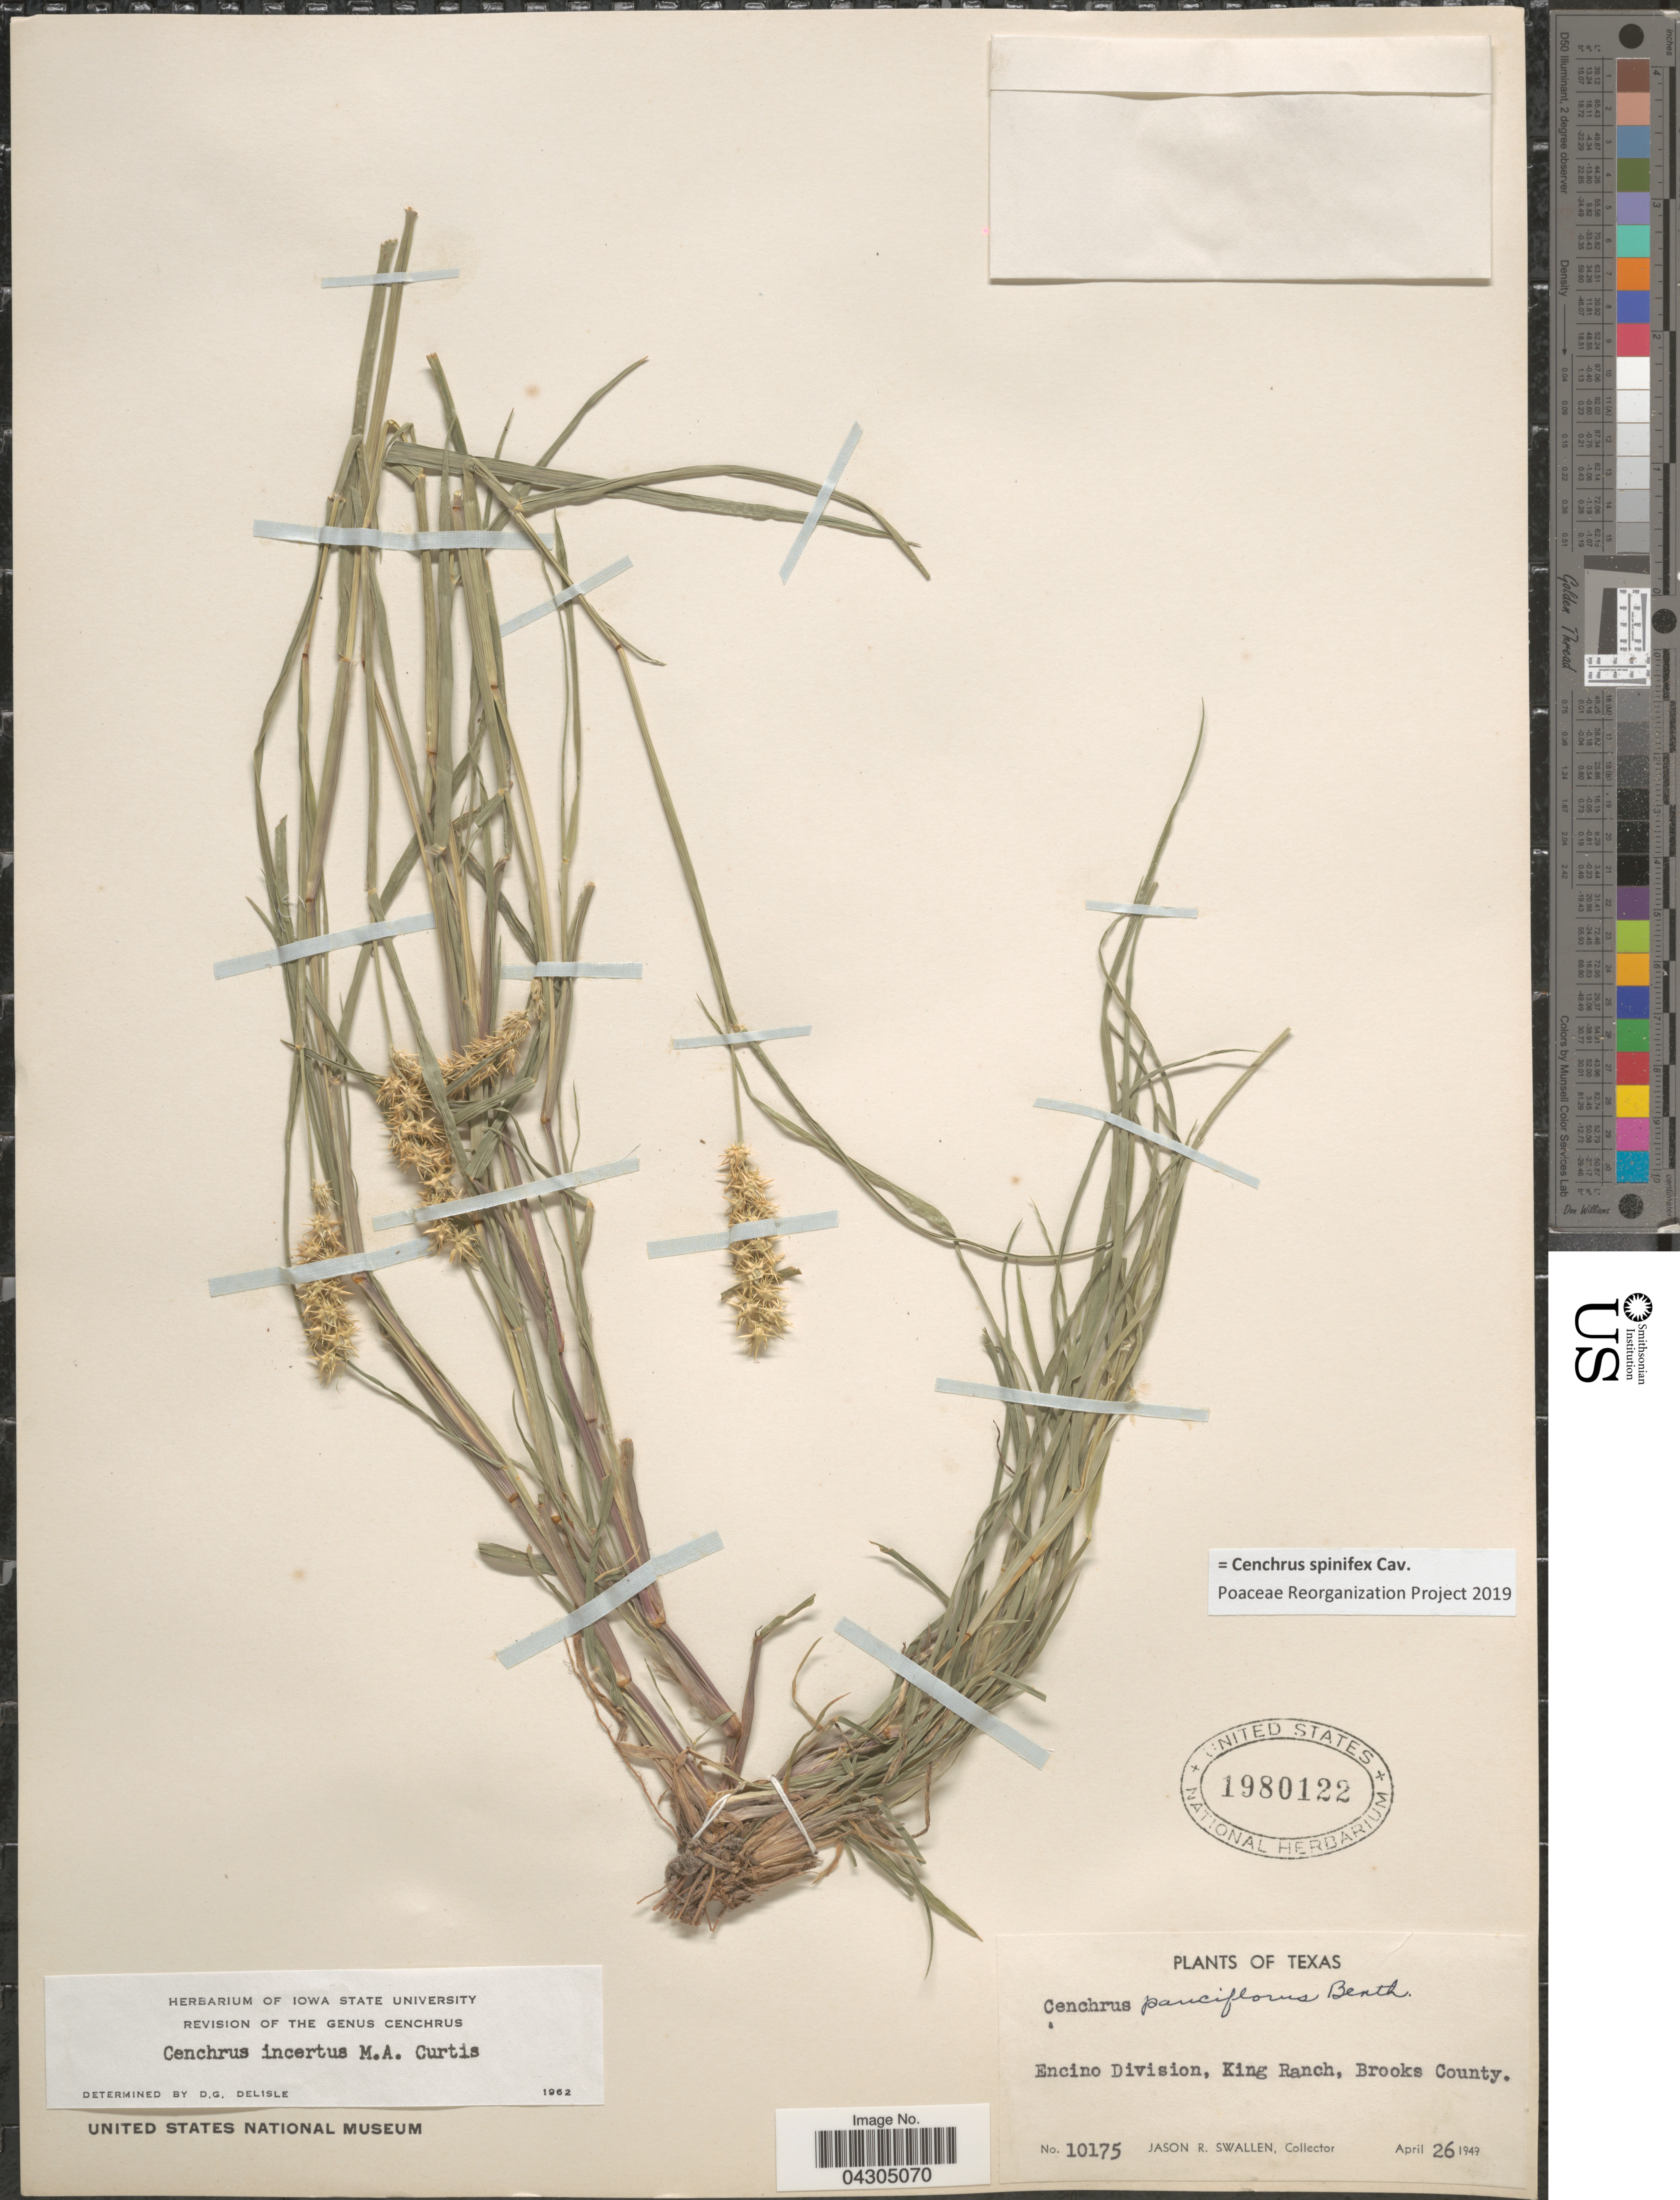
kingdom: Plantae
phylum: Tracheophyta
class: Liliopsida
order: Poales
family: Poaceae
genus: Cenchrus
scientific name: Cenchrus spinifex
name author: Cav.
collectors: J. R. Swallen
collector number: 10175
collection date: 1949-04-26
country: United States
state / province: Texas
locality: Encino Division, King Ranch, Brooks County.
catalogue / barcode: US 1980122